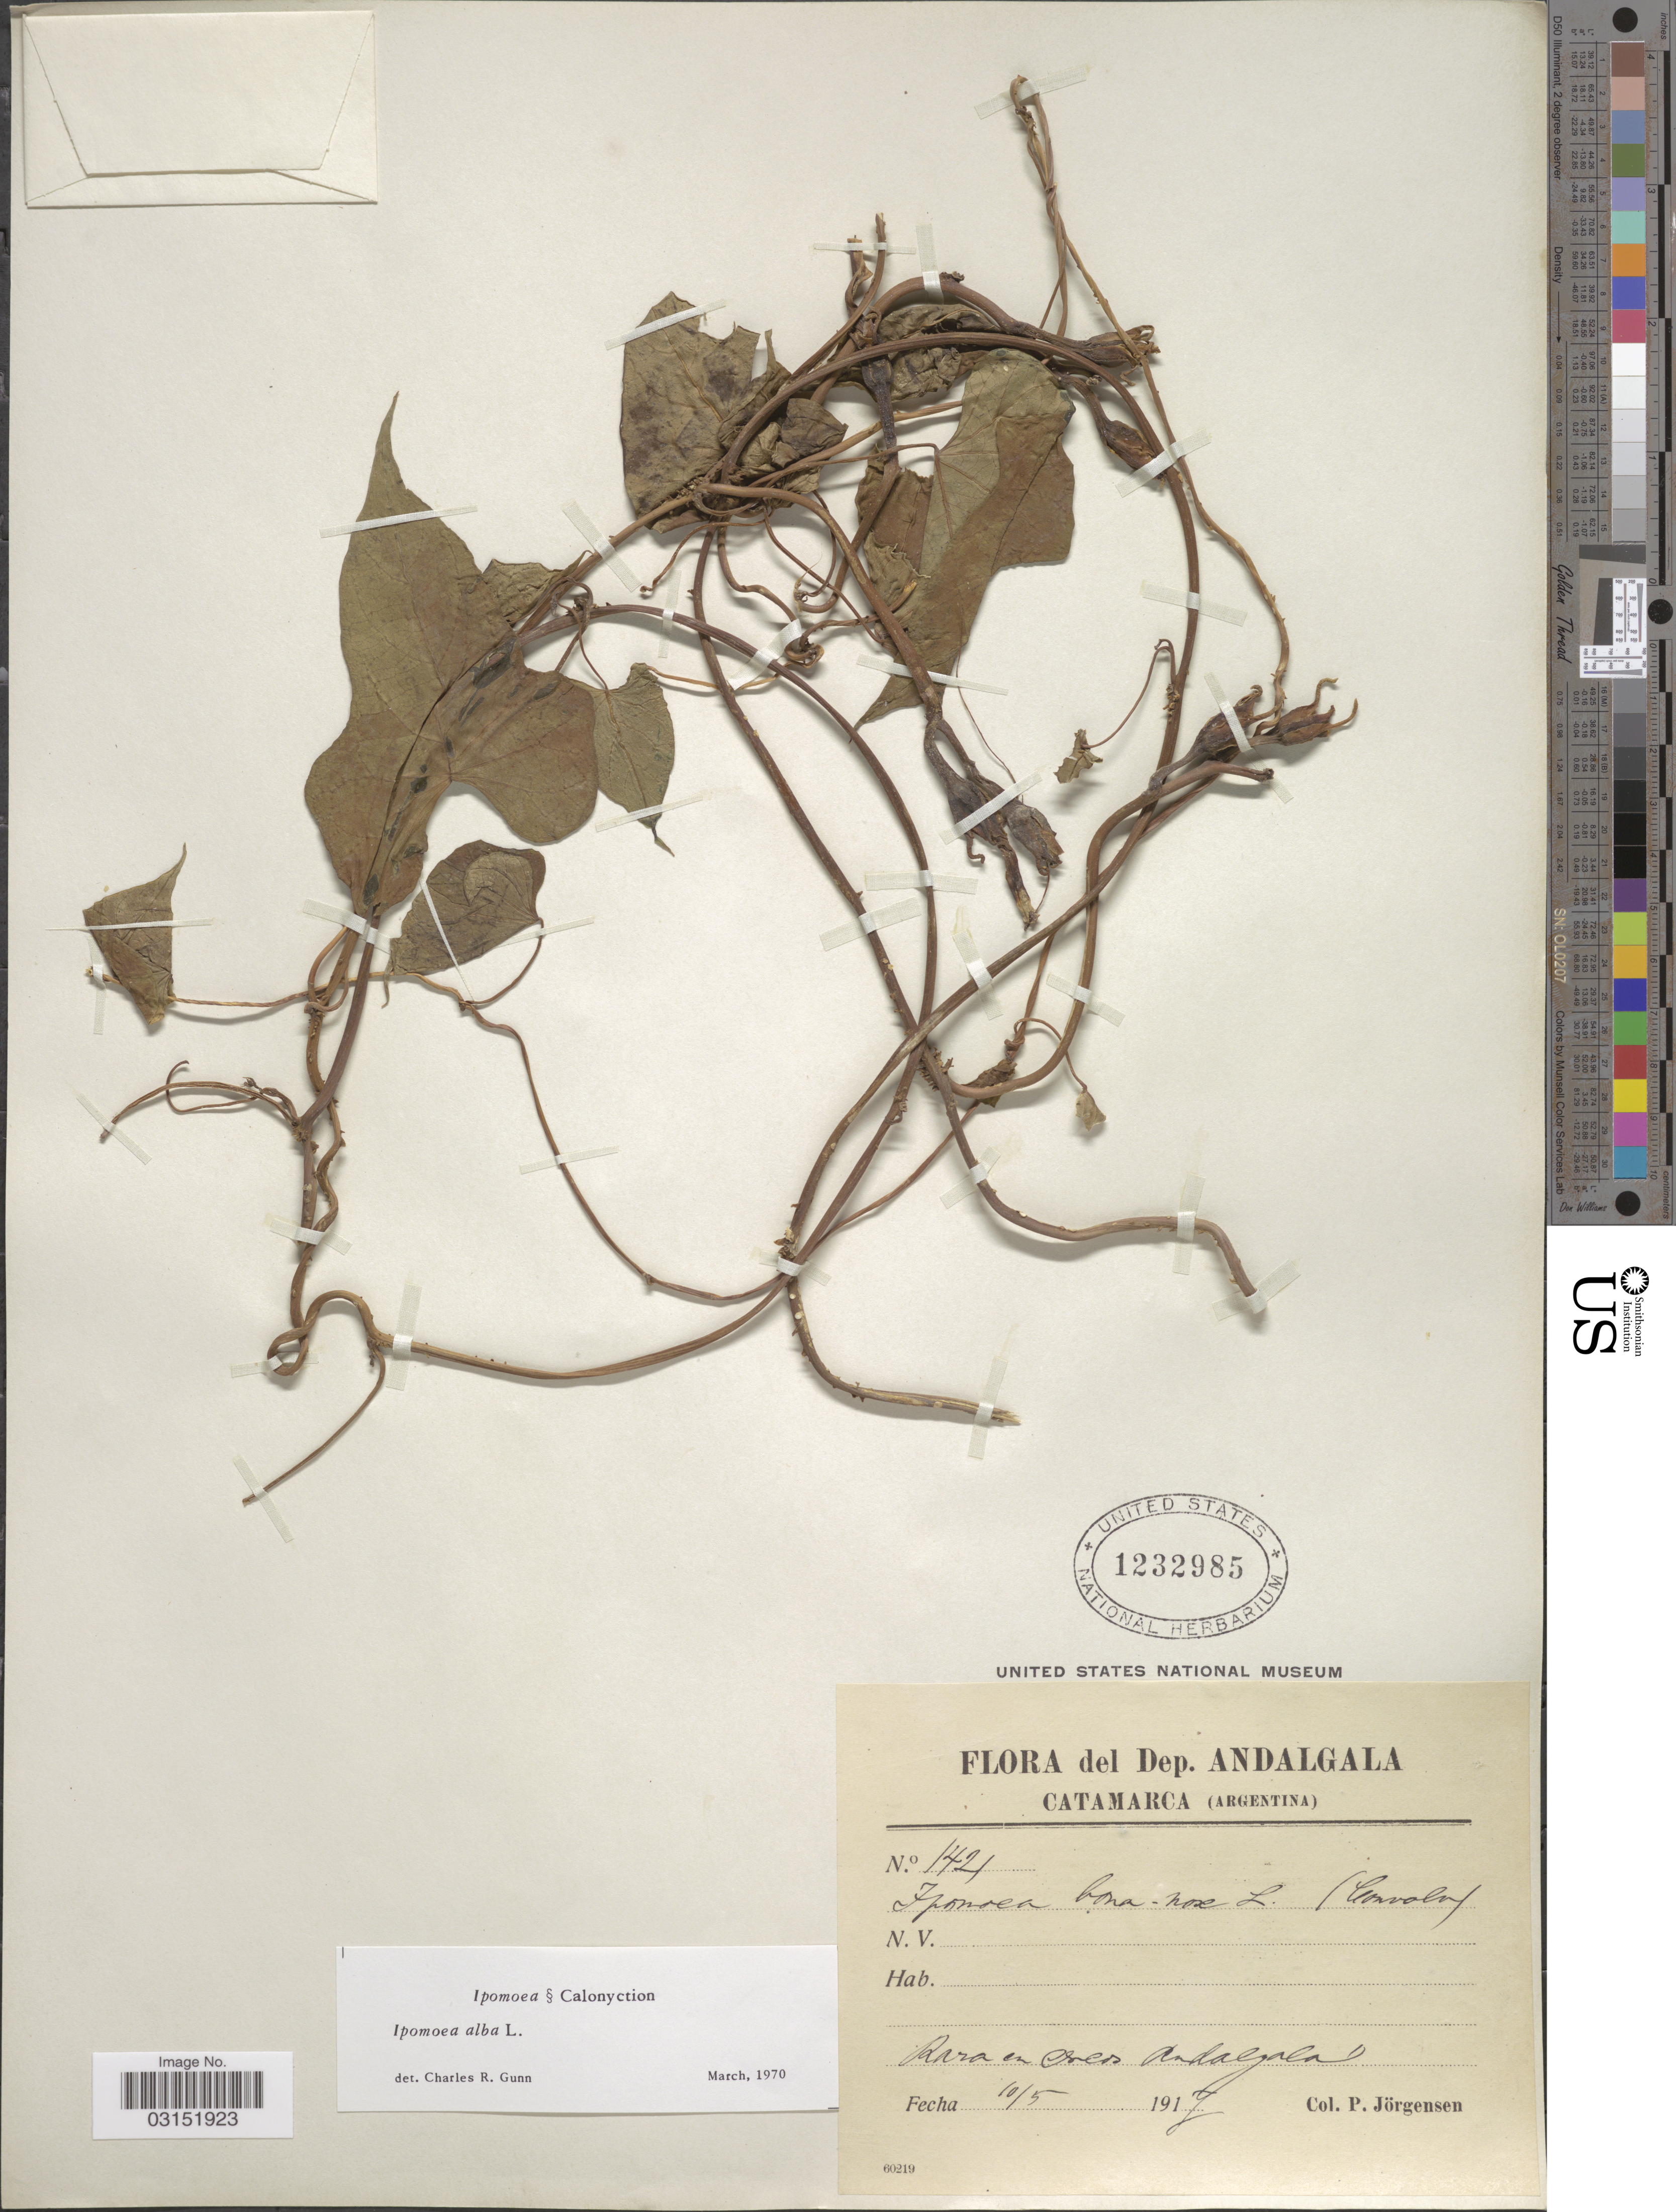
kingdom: Plantae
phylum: Tracheophyta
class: Magnoliopsida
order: Solanales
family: Convolvulaceae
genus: Ipomoea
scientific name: Ipomoea alba L.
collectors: P. Jörgensen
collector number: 1421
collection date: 1917-05-10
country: Argentina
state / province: Catamarca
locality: Dep. Andalgala, Rara en areas. Andalgala.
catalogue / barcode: US 1232985